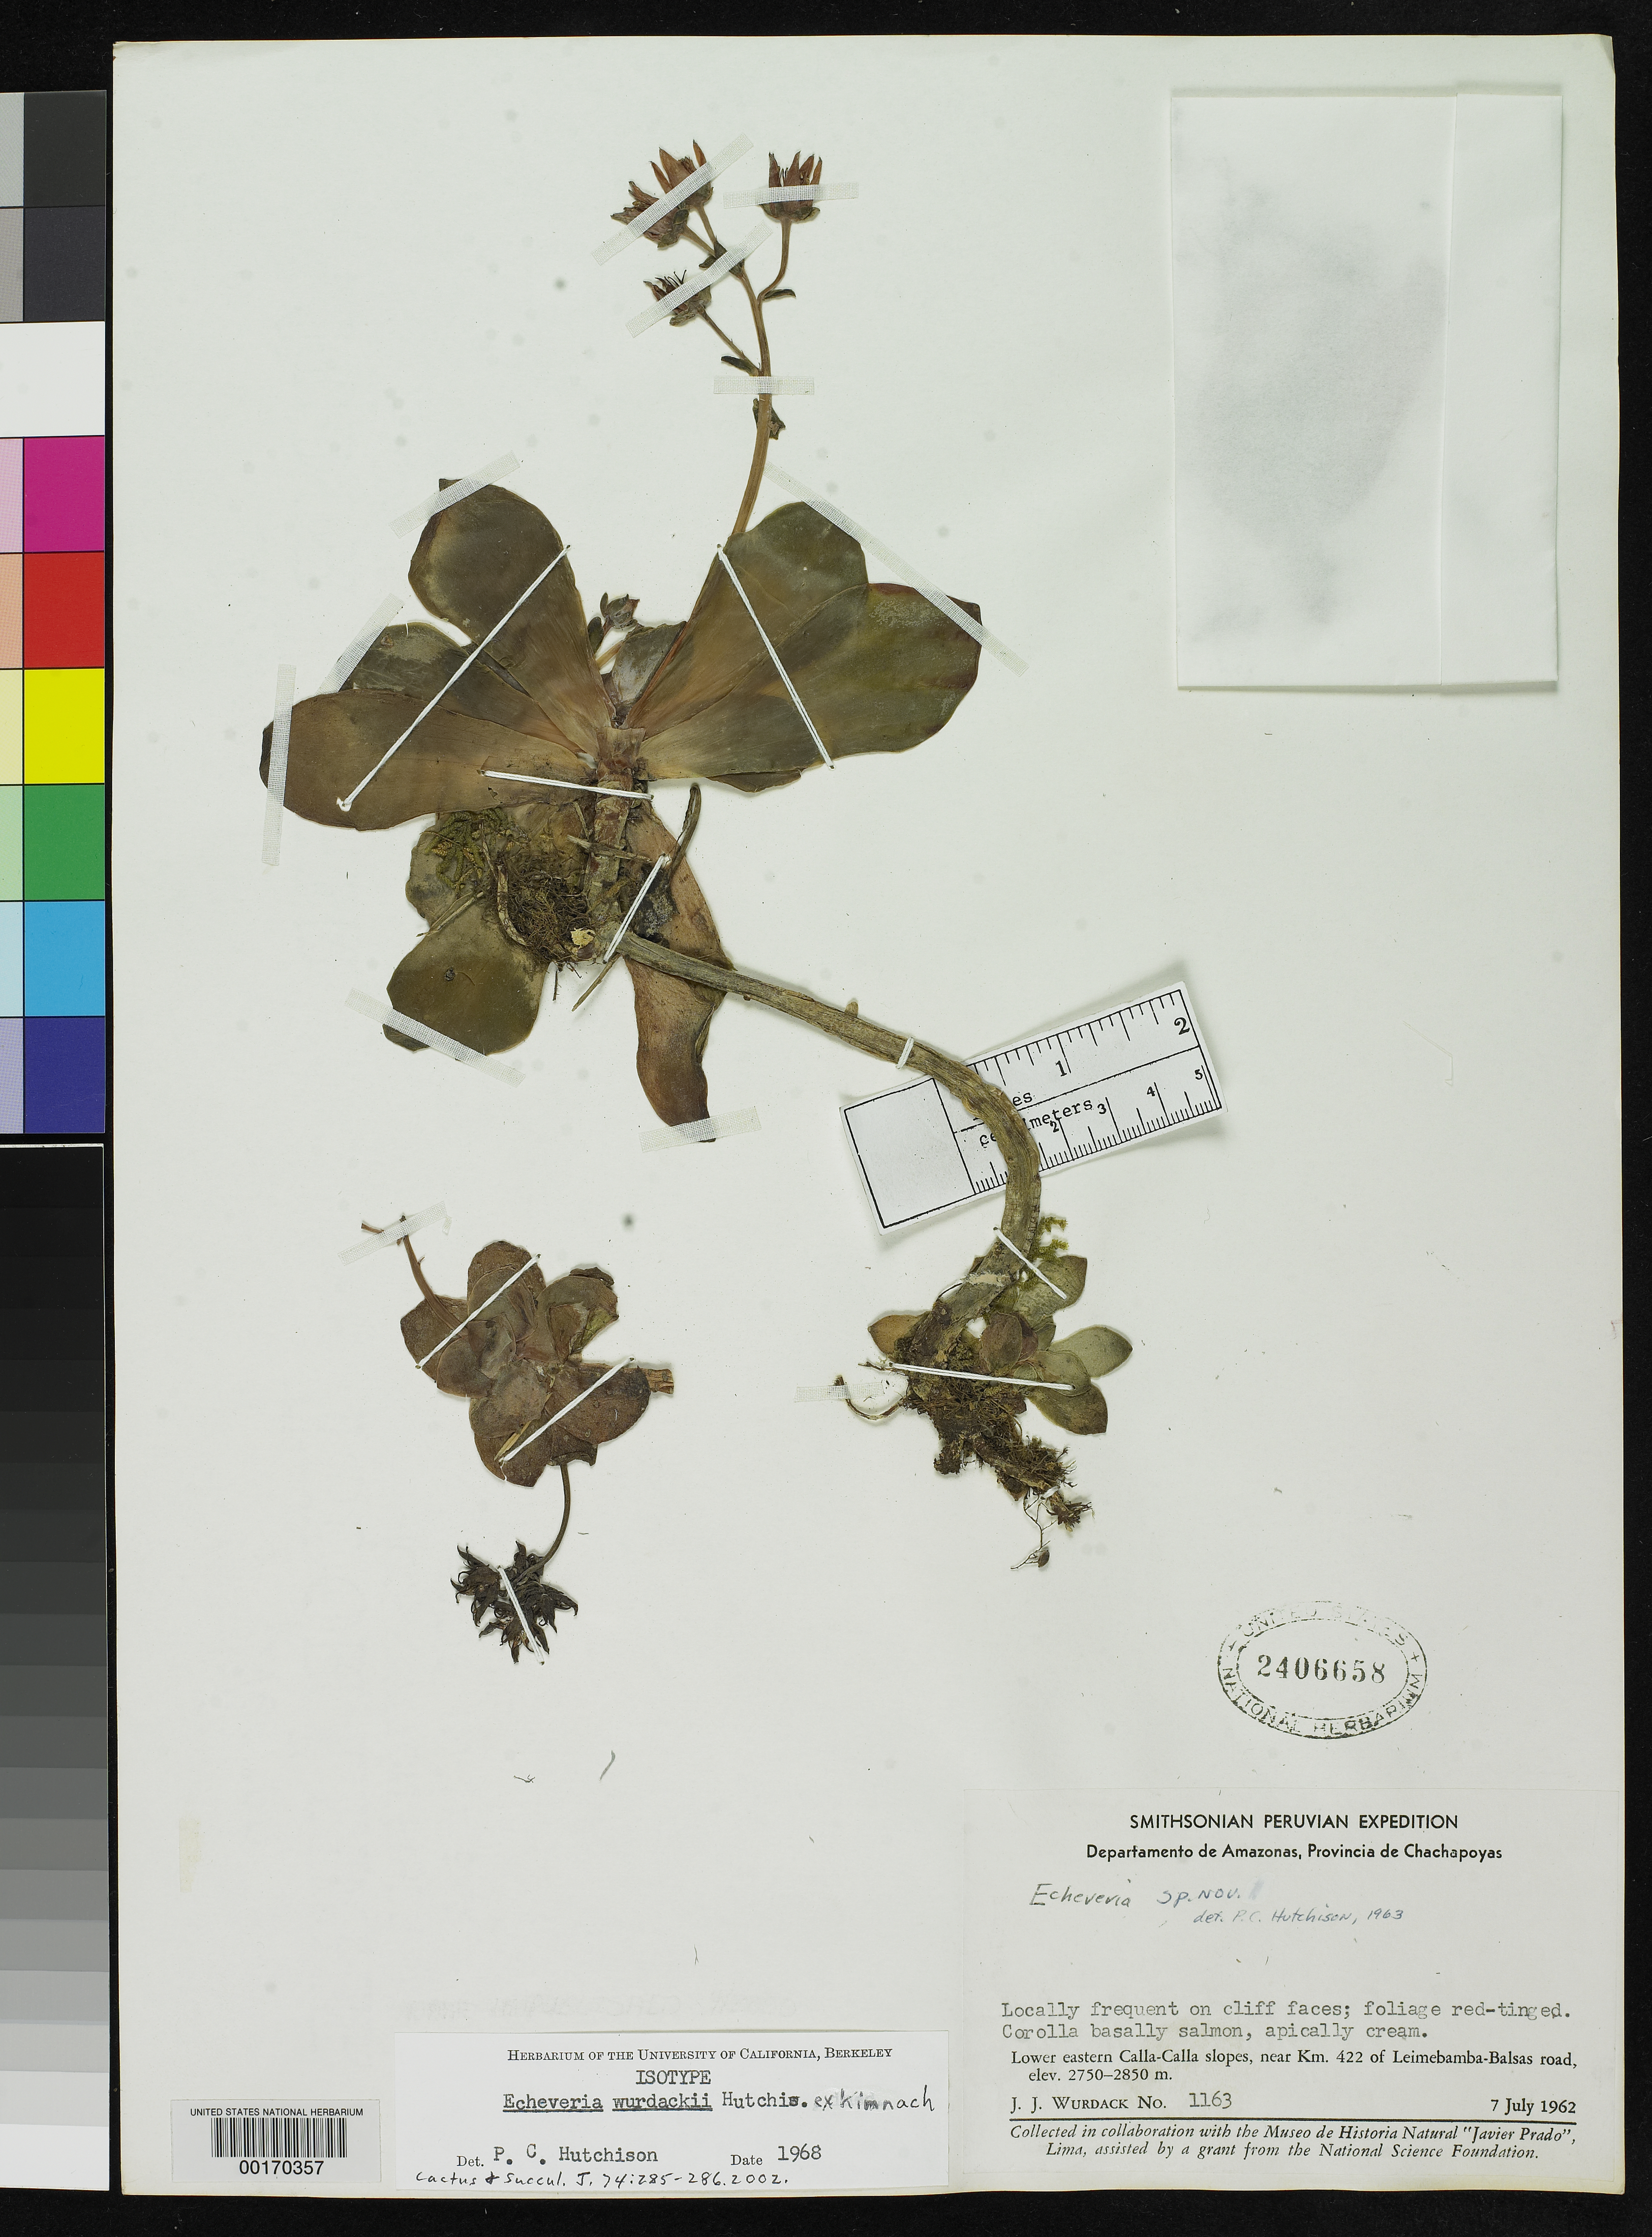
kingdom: Plantae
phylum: Tracheophyta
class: Magnoliopsida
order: Saxifragales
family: Crassulaceae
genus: Echeveria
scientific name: Echeveria wurdackii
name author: Hutchison ex Kimnach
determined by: Hutchison, Paul C.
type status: Isotype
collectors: J. J. Wurdack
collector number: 1163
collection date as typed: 07 Jul 1962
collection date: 1962-07-07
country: Peru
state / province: Amazonas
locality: Prov. De Chachapoyas. Lower eastern Calla-Calla slopes, near Km. 422 of Leimebamba-Balsas road.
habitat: Locally frequent on cliff faces.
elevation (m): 2750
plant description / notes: Holotype at UC.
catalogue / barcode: US 2406658